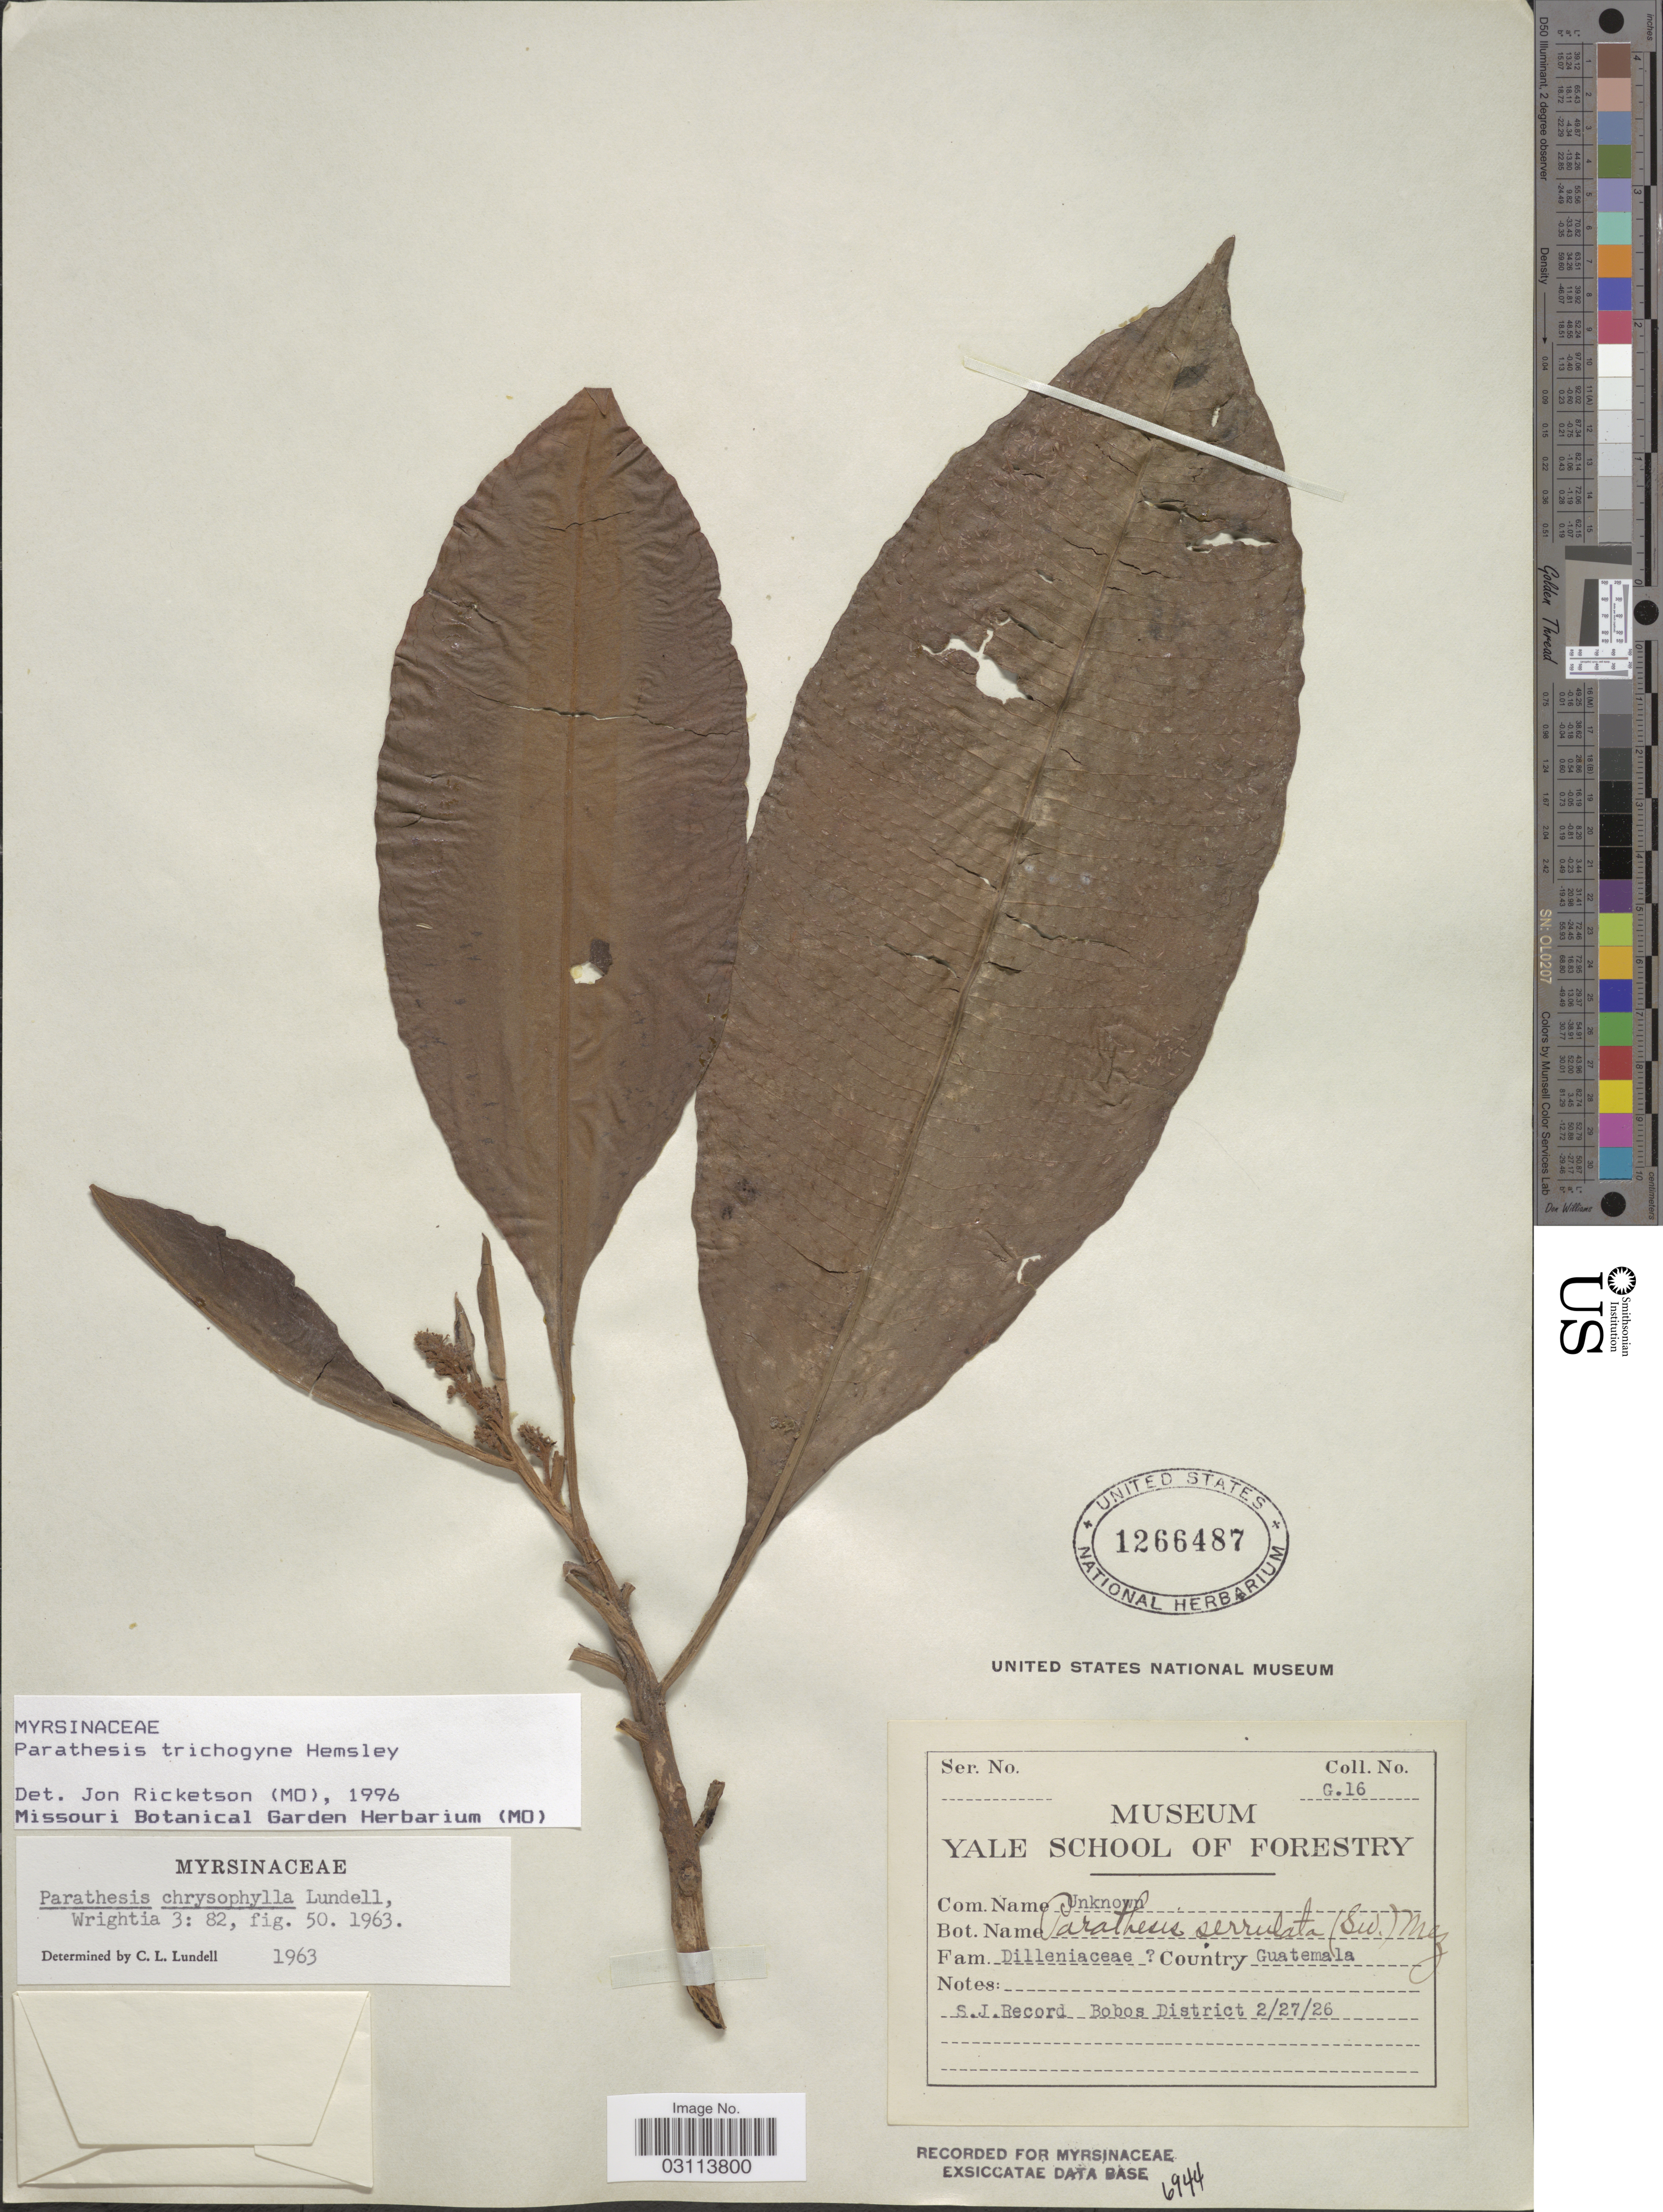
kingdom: Plantae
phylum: Tracheophyta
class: Magnoliopsida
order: Ericales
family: Primulaceae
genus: Parathesis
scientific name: Parathesis trichogyne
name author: Hemsl.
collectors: S. J. Record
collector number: G. 16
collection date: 1926-02-27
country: Guatemala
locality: Bobos District.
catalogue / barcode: US 1266487